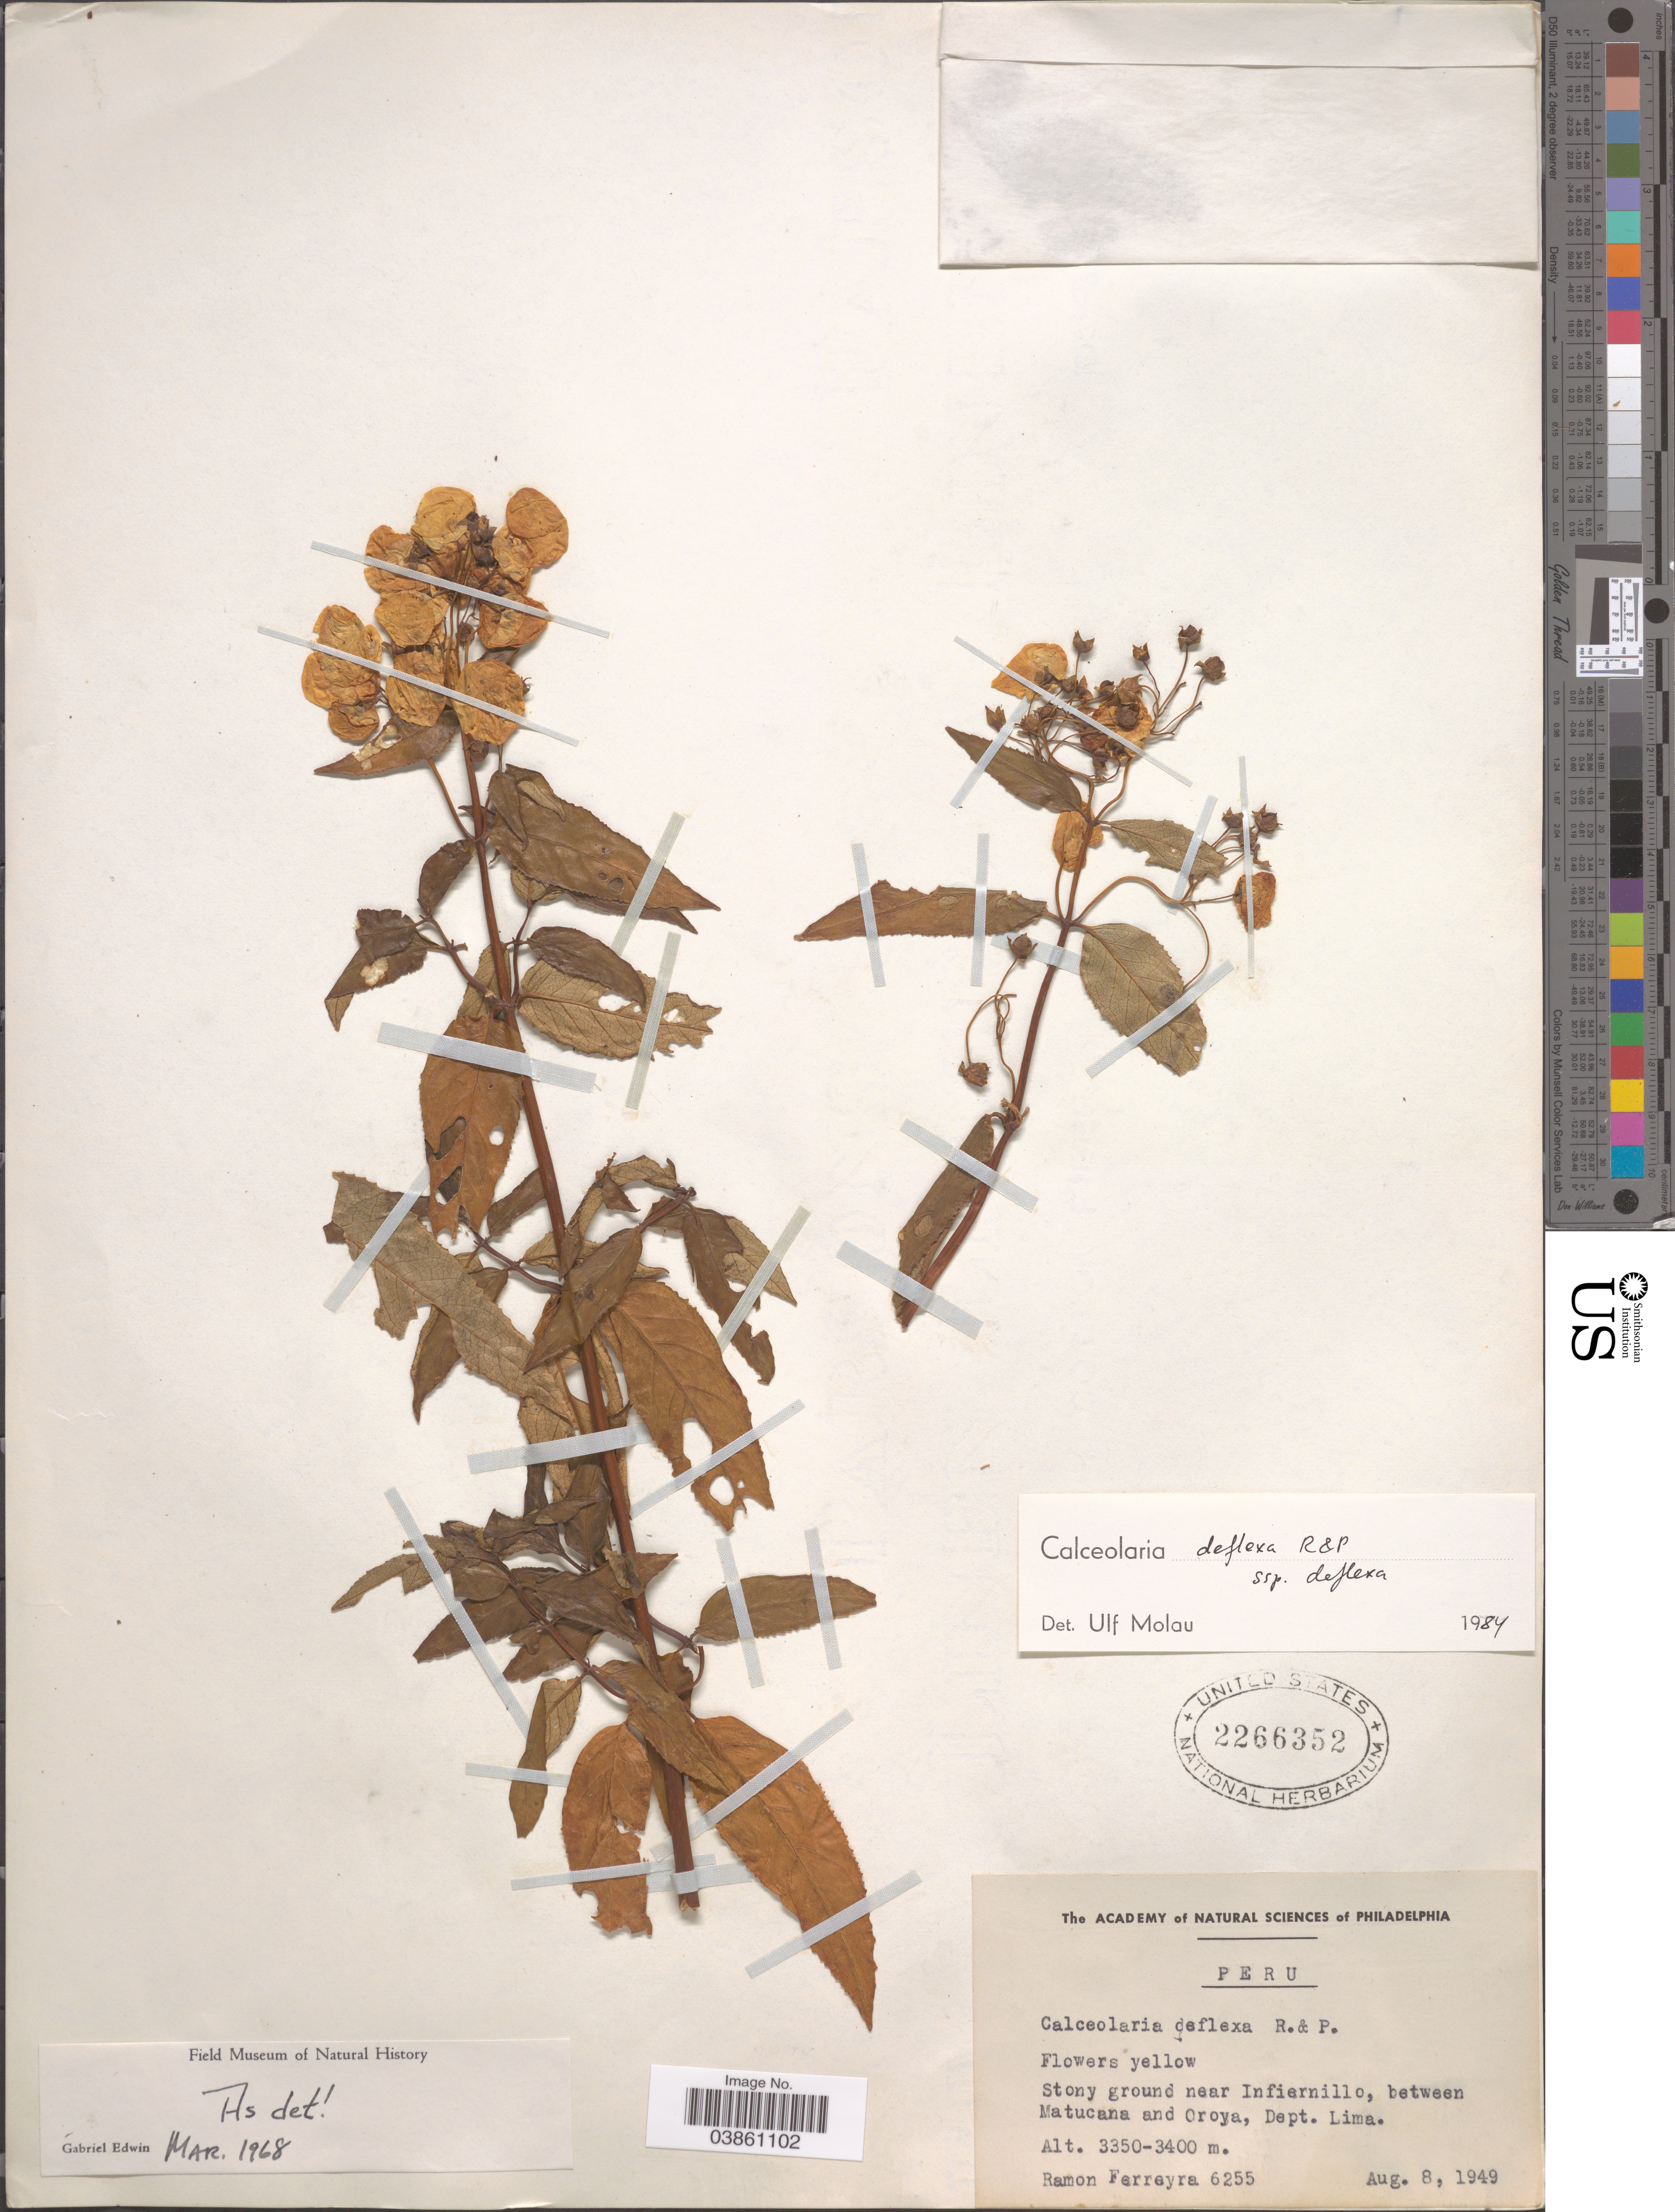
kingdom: Plantae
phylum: Tracheophyta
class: Magnoliopsida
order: Lamiales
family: Calceolariaceae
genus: Calceolaria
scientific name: Calceolaria deflexa subsp. deflexa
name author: Ruiz & Pav.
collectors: R. A. Ferreyra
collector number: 6255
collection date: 1949-08-08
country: Peru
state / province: Lima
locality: Stony ground near Infiernillo, between Matucana and Oroya, Dept. Lima.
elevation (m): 3350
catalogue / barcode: US 2266352